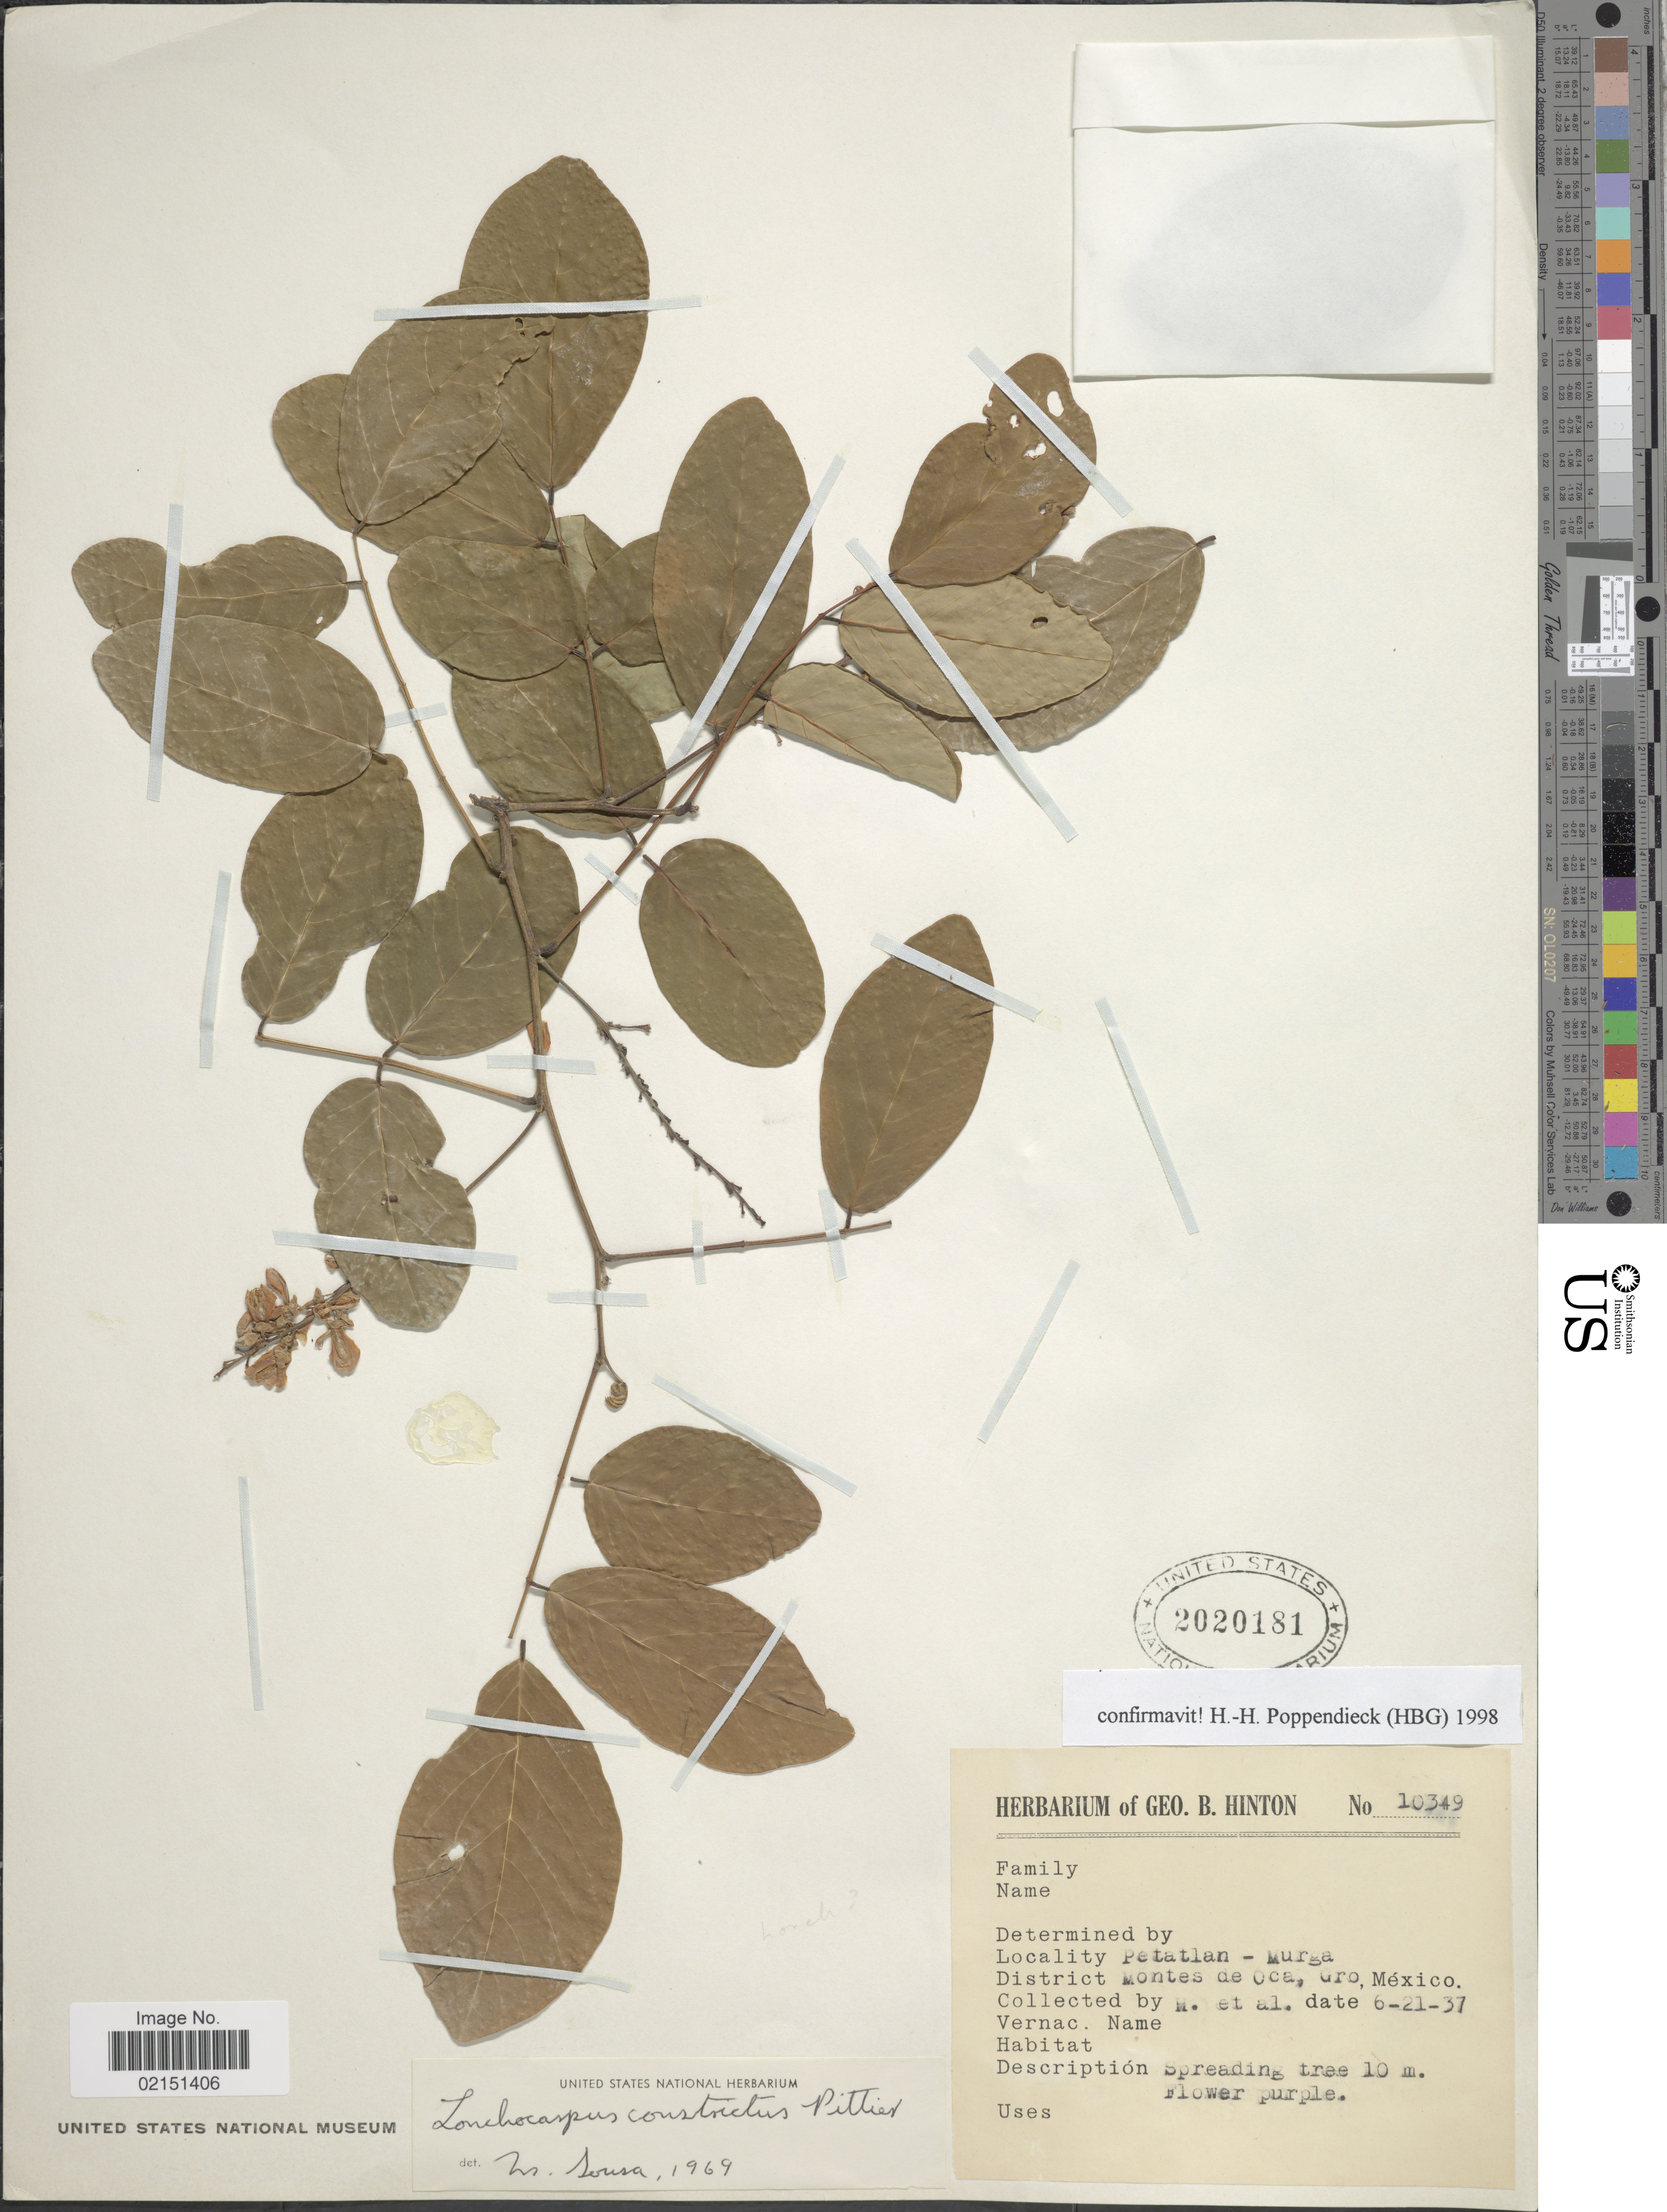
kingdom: Plantae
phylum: Tracheophyta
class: Magnoliopsida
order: Fabales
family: Fabaceae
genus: Lonchocarpus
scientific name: Lonchocarpus constrictus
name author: Pittier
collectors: G. B. Hinton & et al.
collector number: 10349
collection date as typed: Transcribed d/m/y: 21/6/37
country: Mexico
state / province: Guerrero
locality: Petatlan-Murga, District Montes de Oca, Gro., Mexico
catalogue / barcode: US 2020181